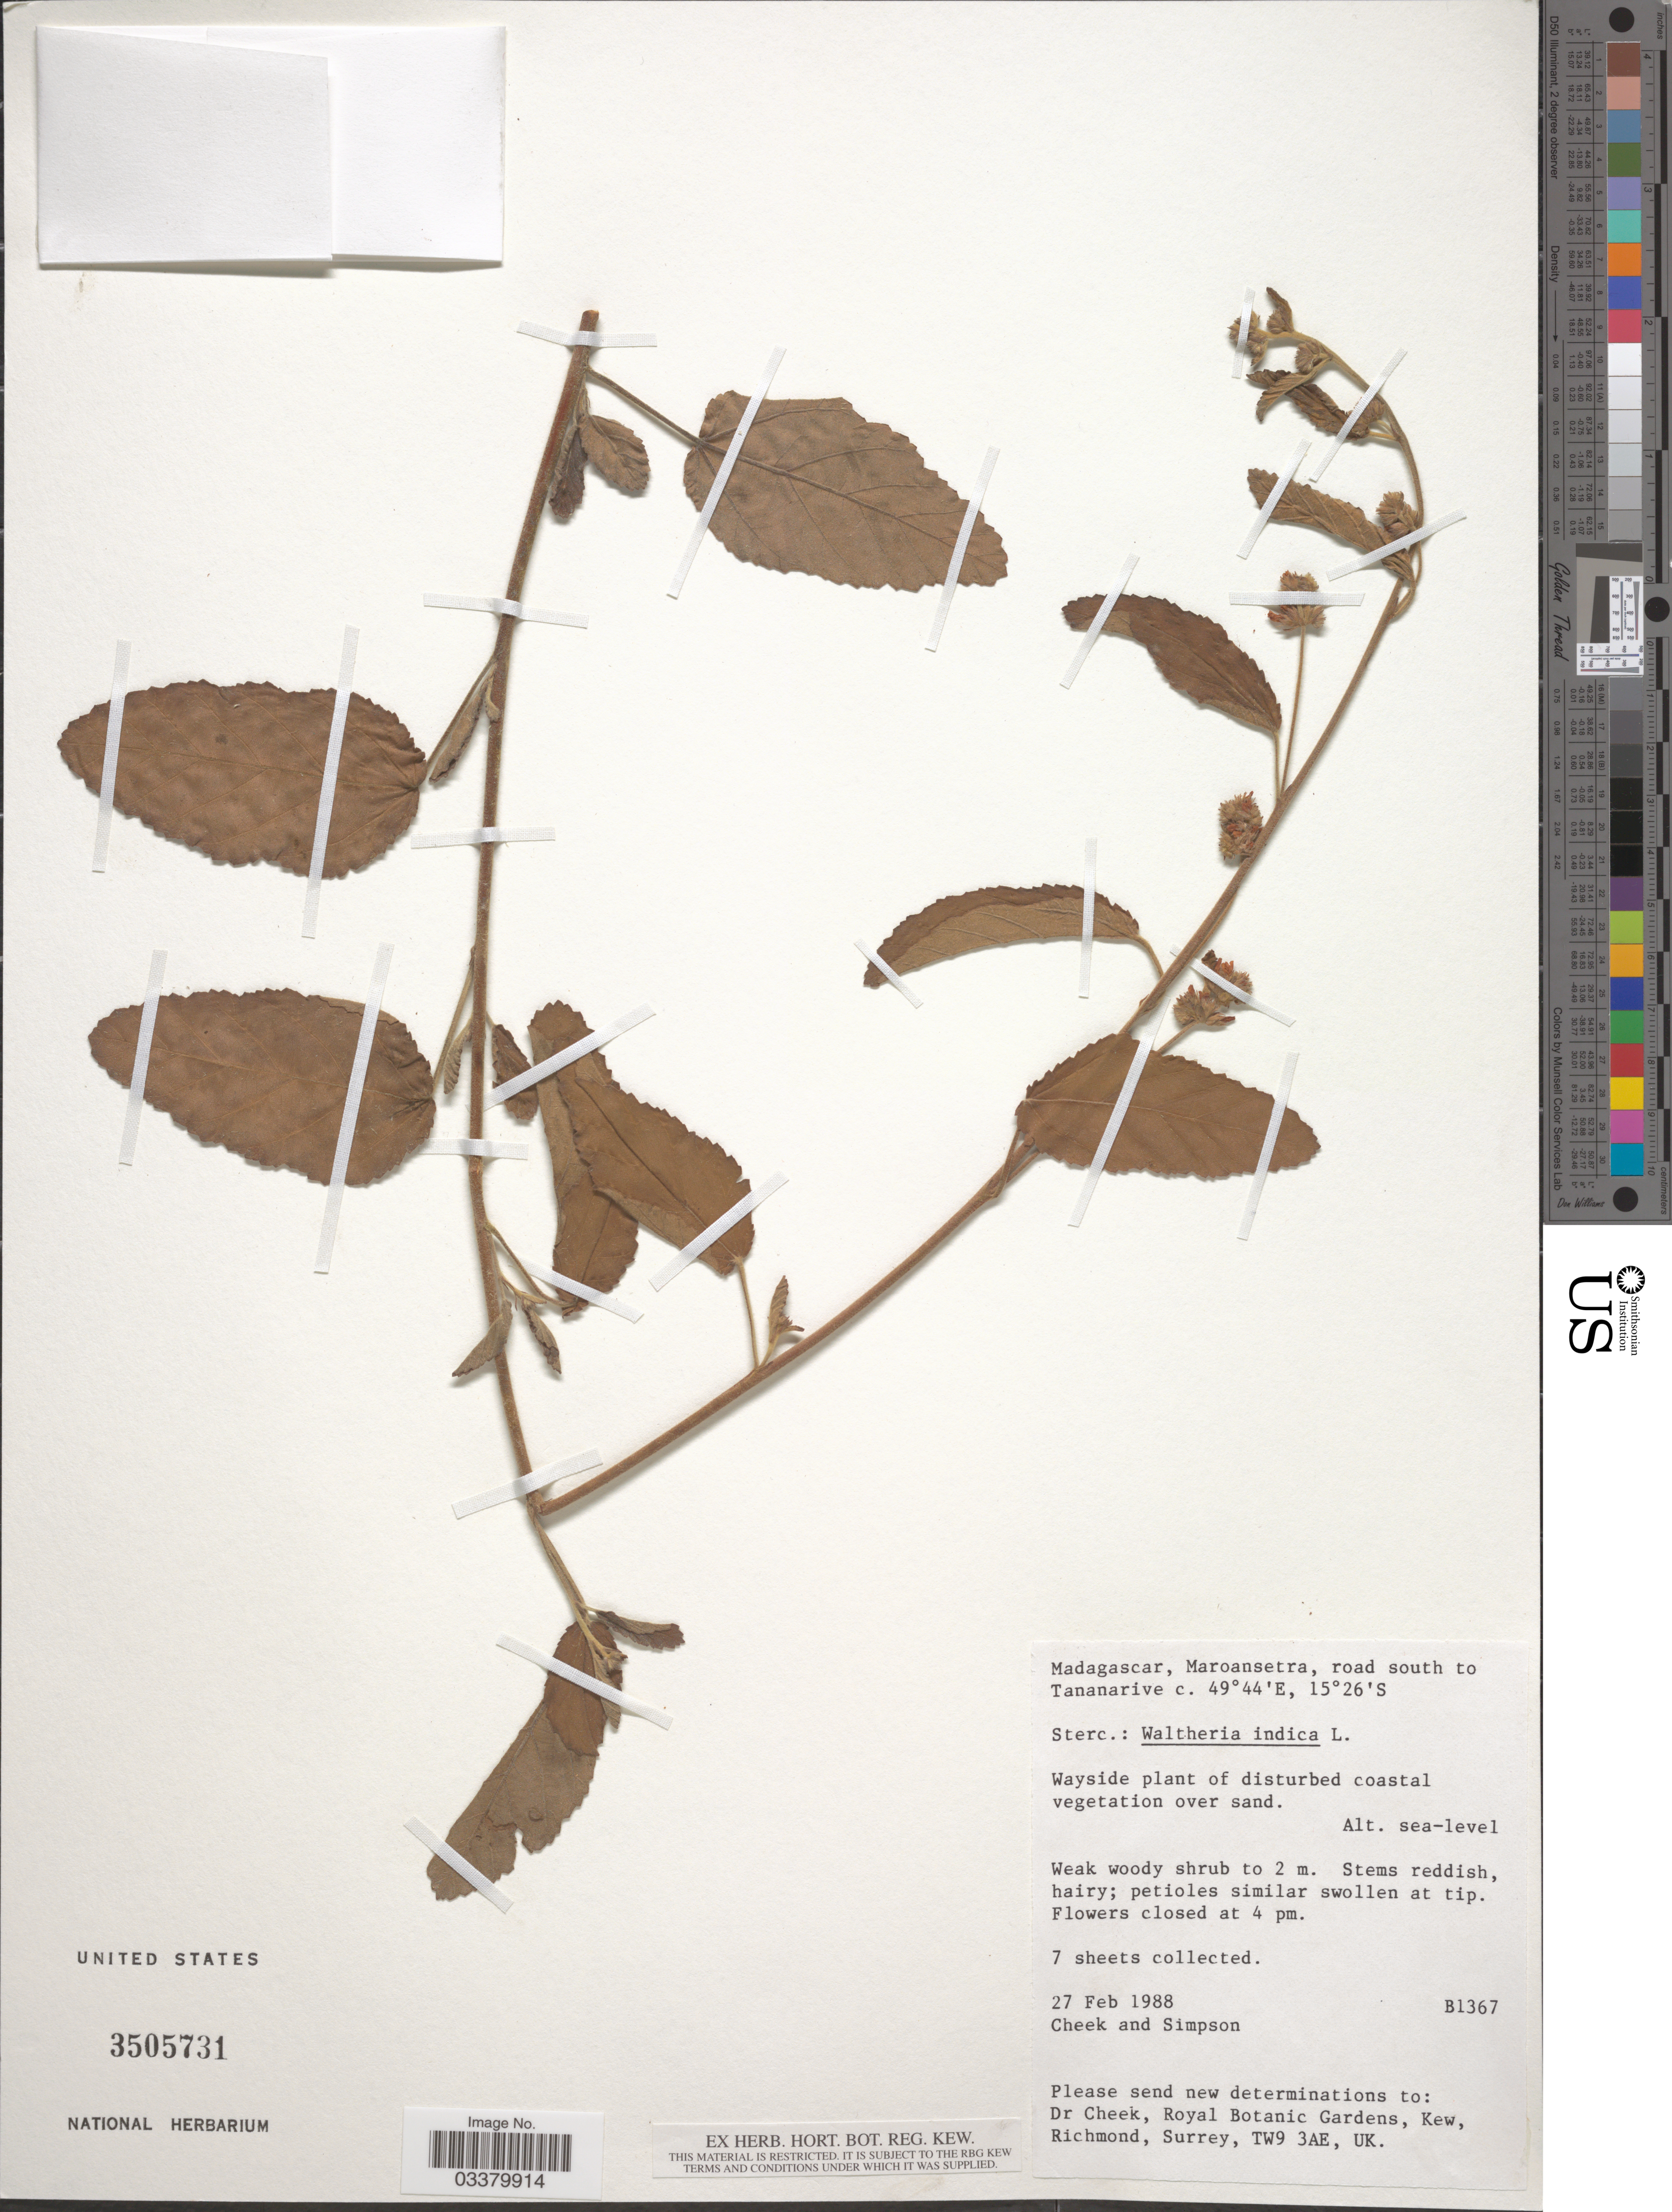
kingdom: Plantae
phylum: Tracheophyta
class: Magnoliopsida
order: Malvales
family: Malvaceae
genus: Waltheria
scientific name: Waltheria indica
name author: L.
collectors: -. Cheek & Simpson, --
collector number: B1367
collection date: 1988-02-27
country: Madagascar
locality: Maroansetra, road south to Tananarive.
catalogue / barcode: US 3505731